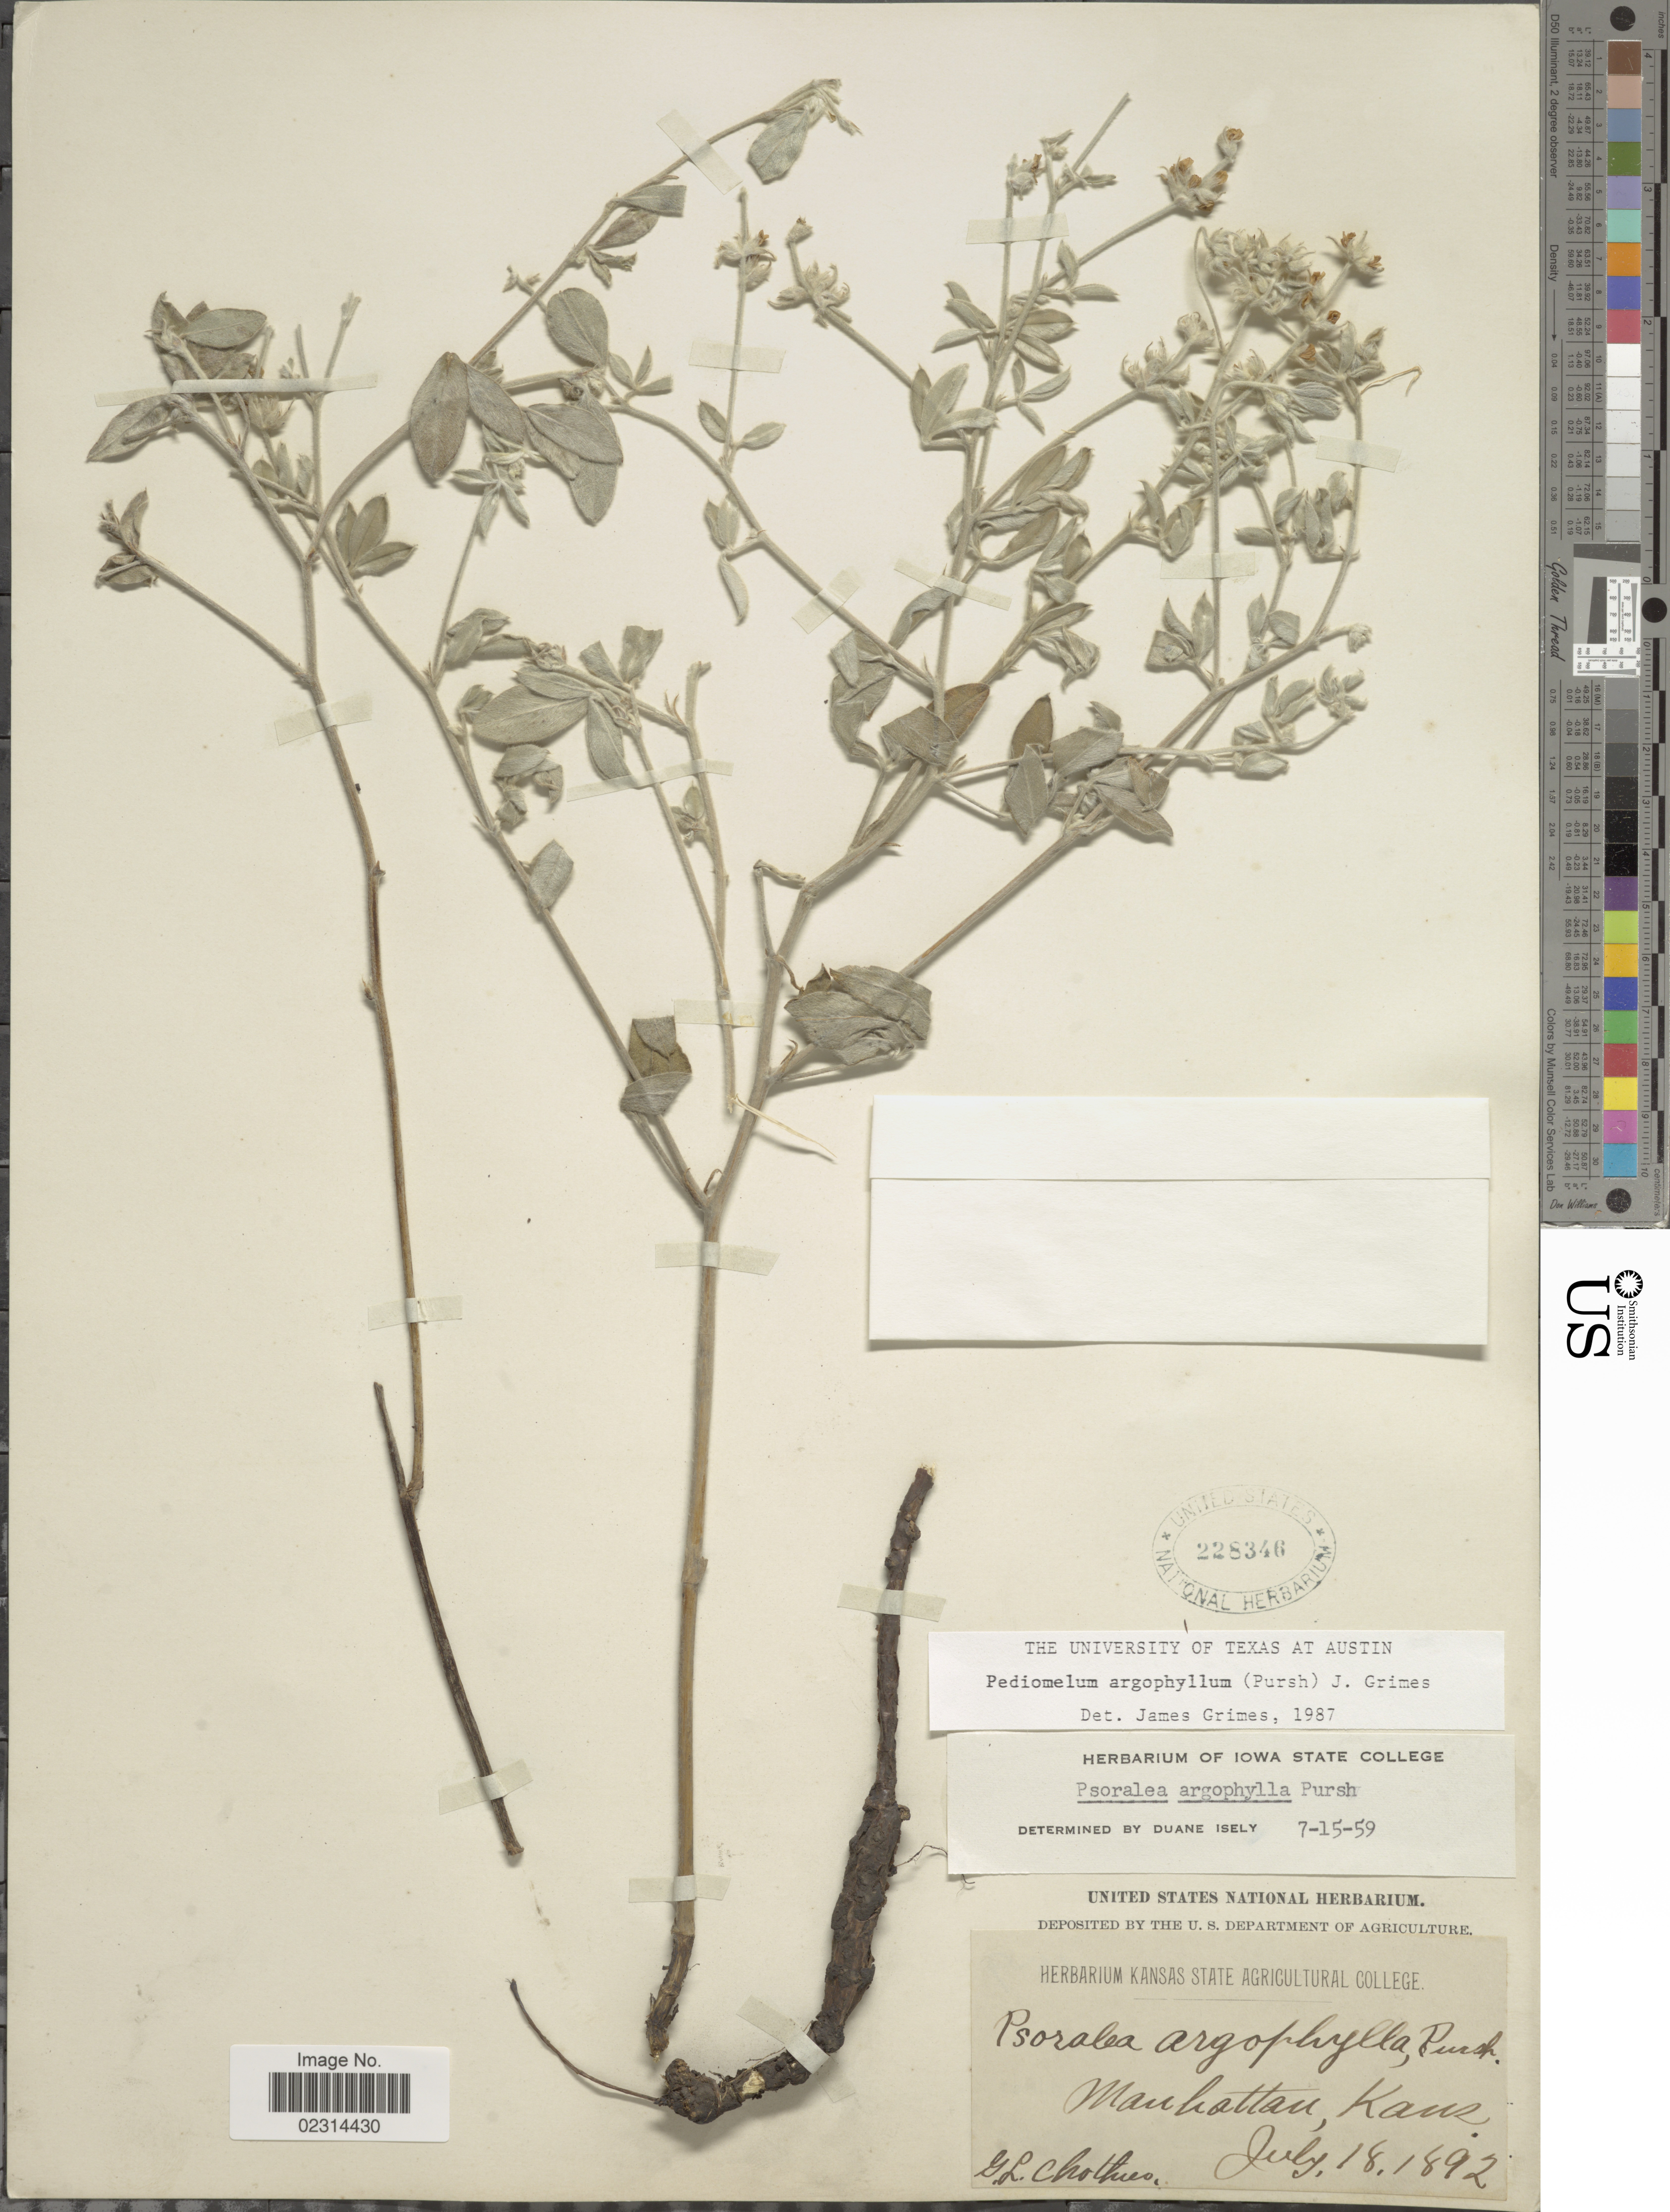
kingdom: Plantae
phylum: Tracheophyta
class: Magnoliopsida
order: Fabales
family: Fabaceae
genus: Pediomelum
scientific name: Pediomelum argophyllum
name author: (Pursh) J.W. Grimes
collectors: G. Clothier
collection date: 1892-07-18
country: United States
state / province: Kansas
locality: Manhattan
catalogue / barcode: US 228346